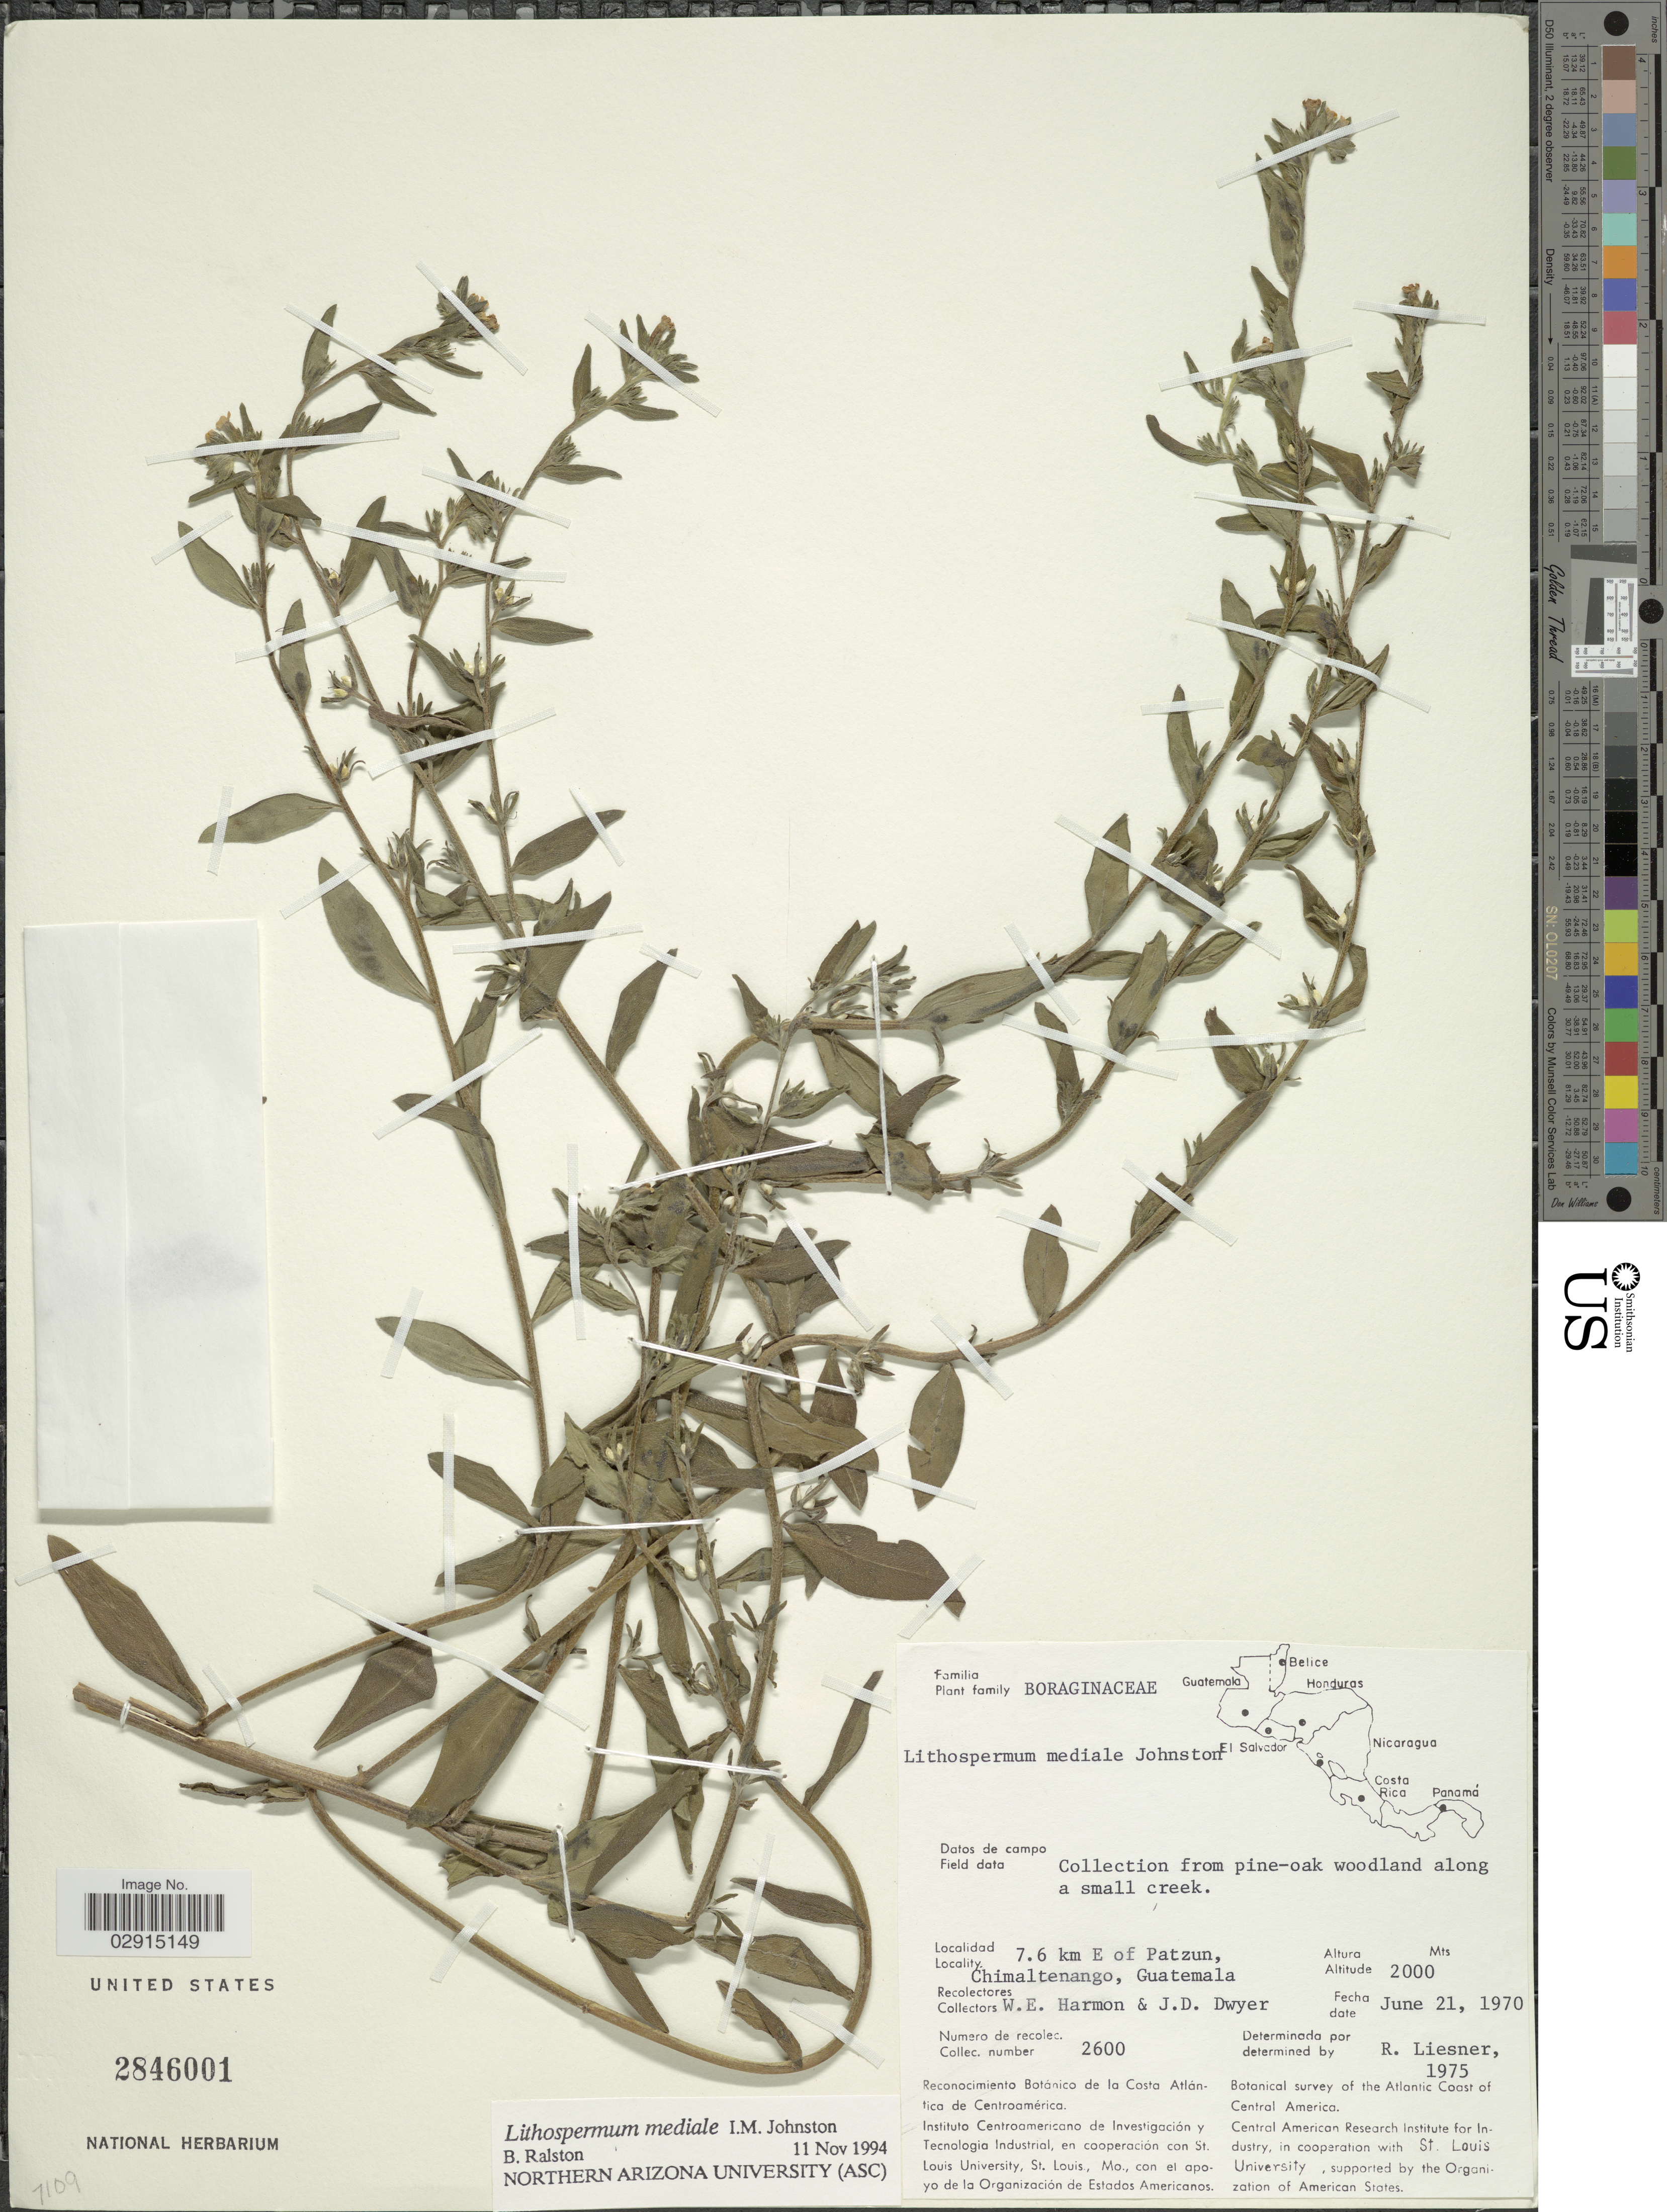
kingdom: Plantae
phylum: Tracheophyta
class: Magnoliopsida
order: Boraginales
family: Boraginaceae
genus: Lithospermum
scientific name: Lithospermum mediale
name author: I.M. Johnst.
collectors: W. E. Harmon & J. D. Dwyer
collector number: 2600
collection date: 1970-06-21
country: Guatemala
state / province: Chimaltenango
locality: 7.6 km E of Patzun.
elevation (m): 2000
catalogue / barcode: US 2846001